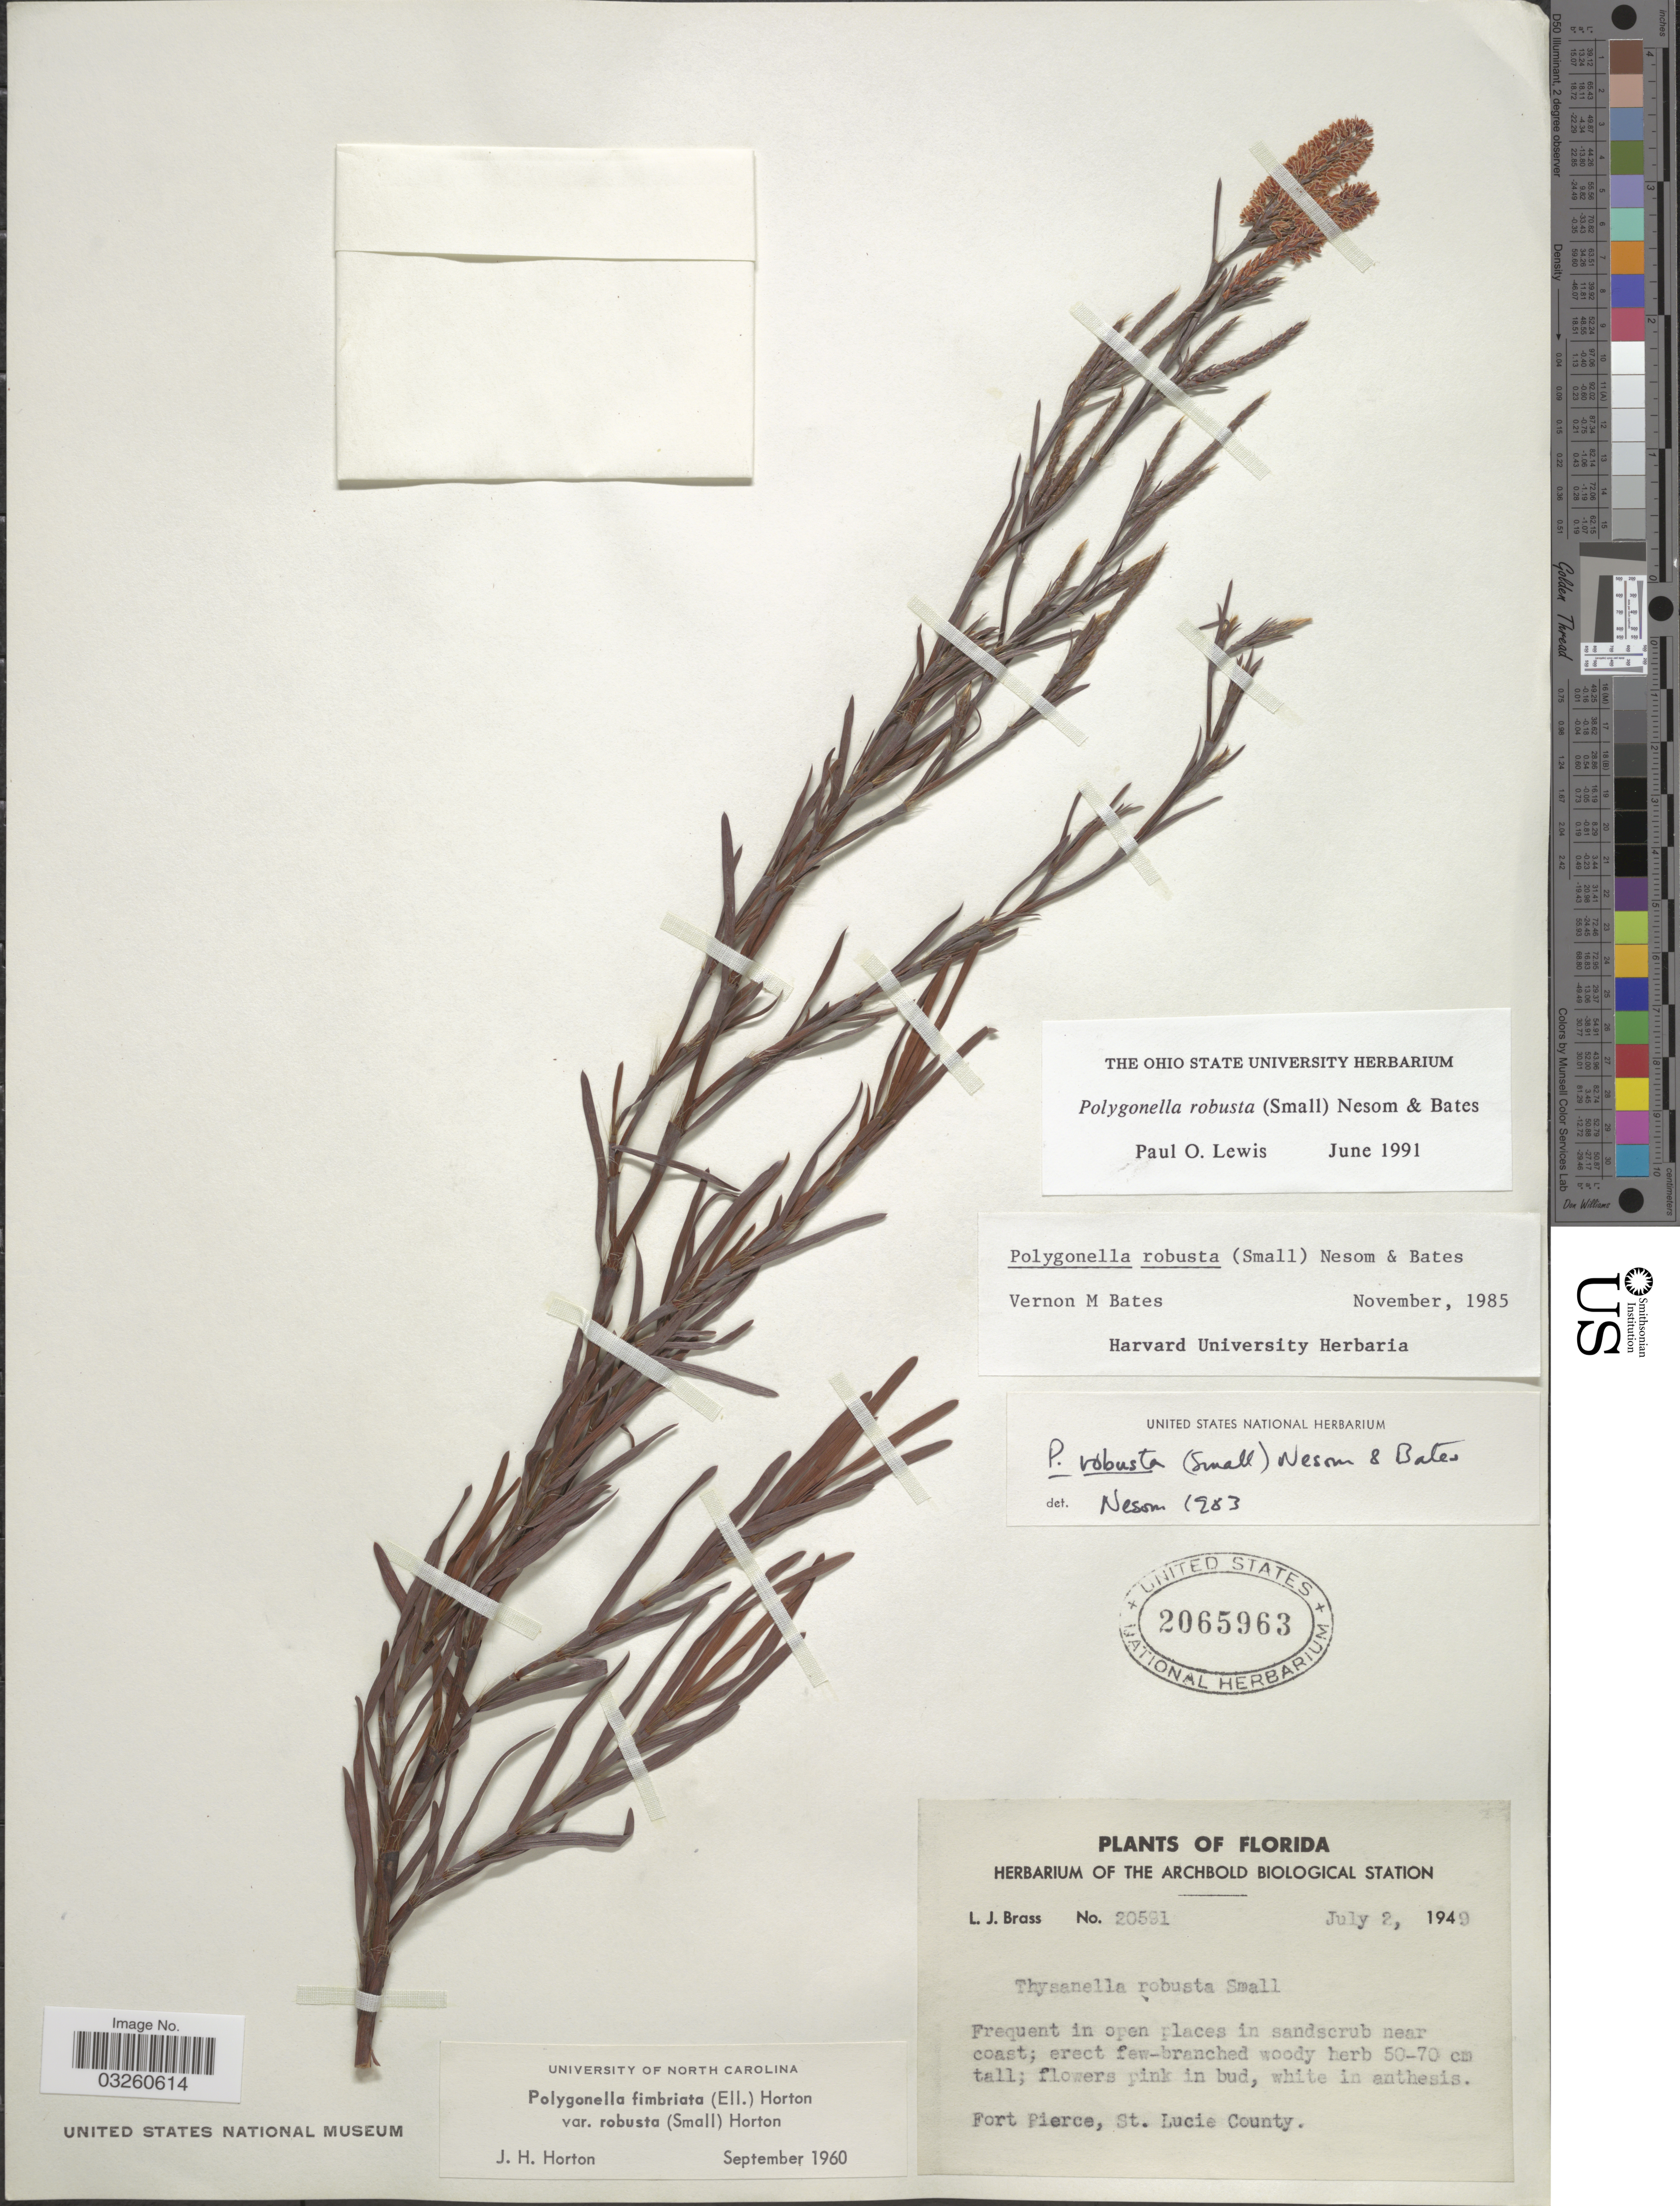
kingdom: Plantae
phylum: Tracheophyta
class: Magnoliopsida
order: Caryophyllales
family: Polygonaceae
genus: Polygonella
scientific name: Polygonella fimbriata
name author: (Elliott) Horton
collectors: L. J. Brass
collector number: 20591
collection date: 1949-07-02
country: United States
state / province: Florida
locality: Fort Pierce, St. Lucia County.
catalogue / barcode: US 2065963